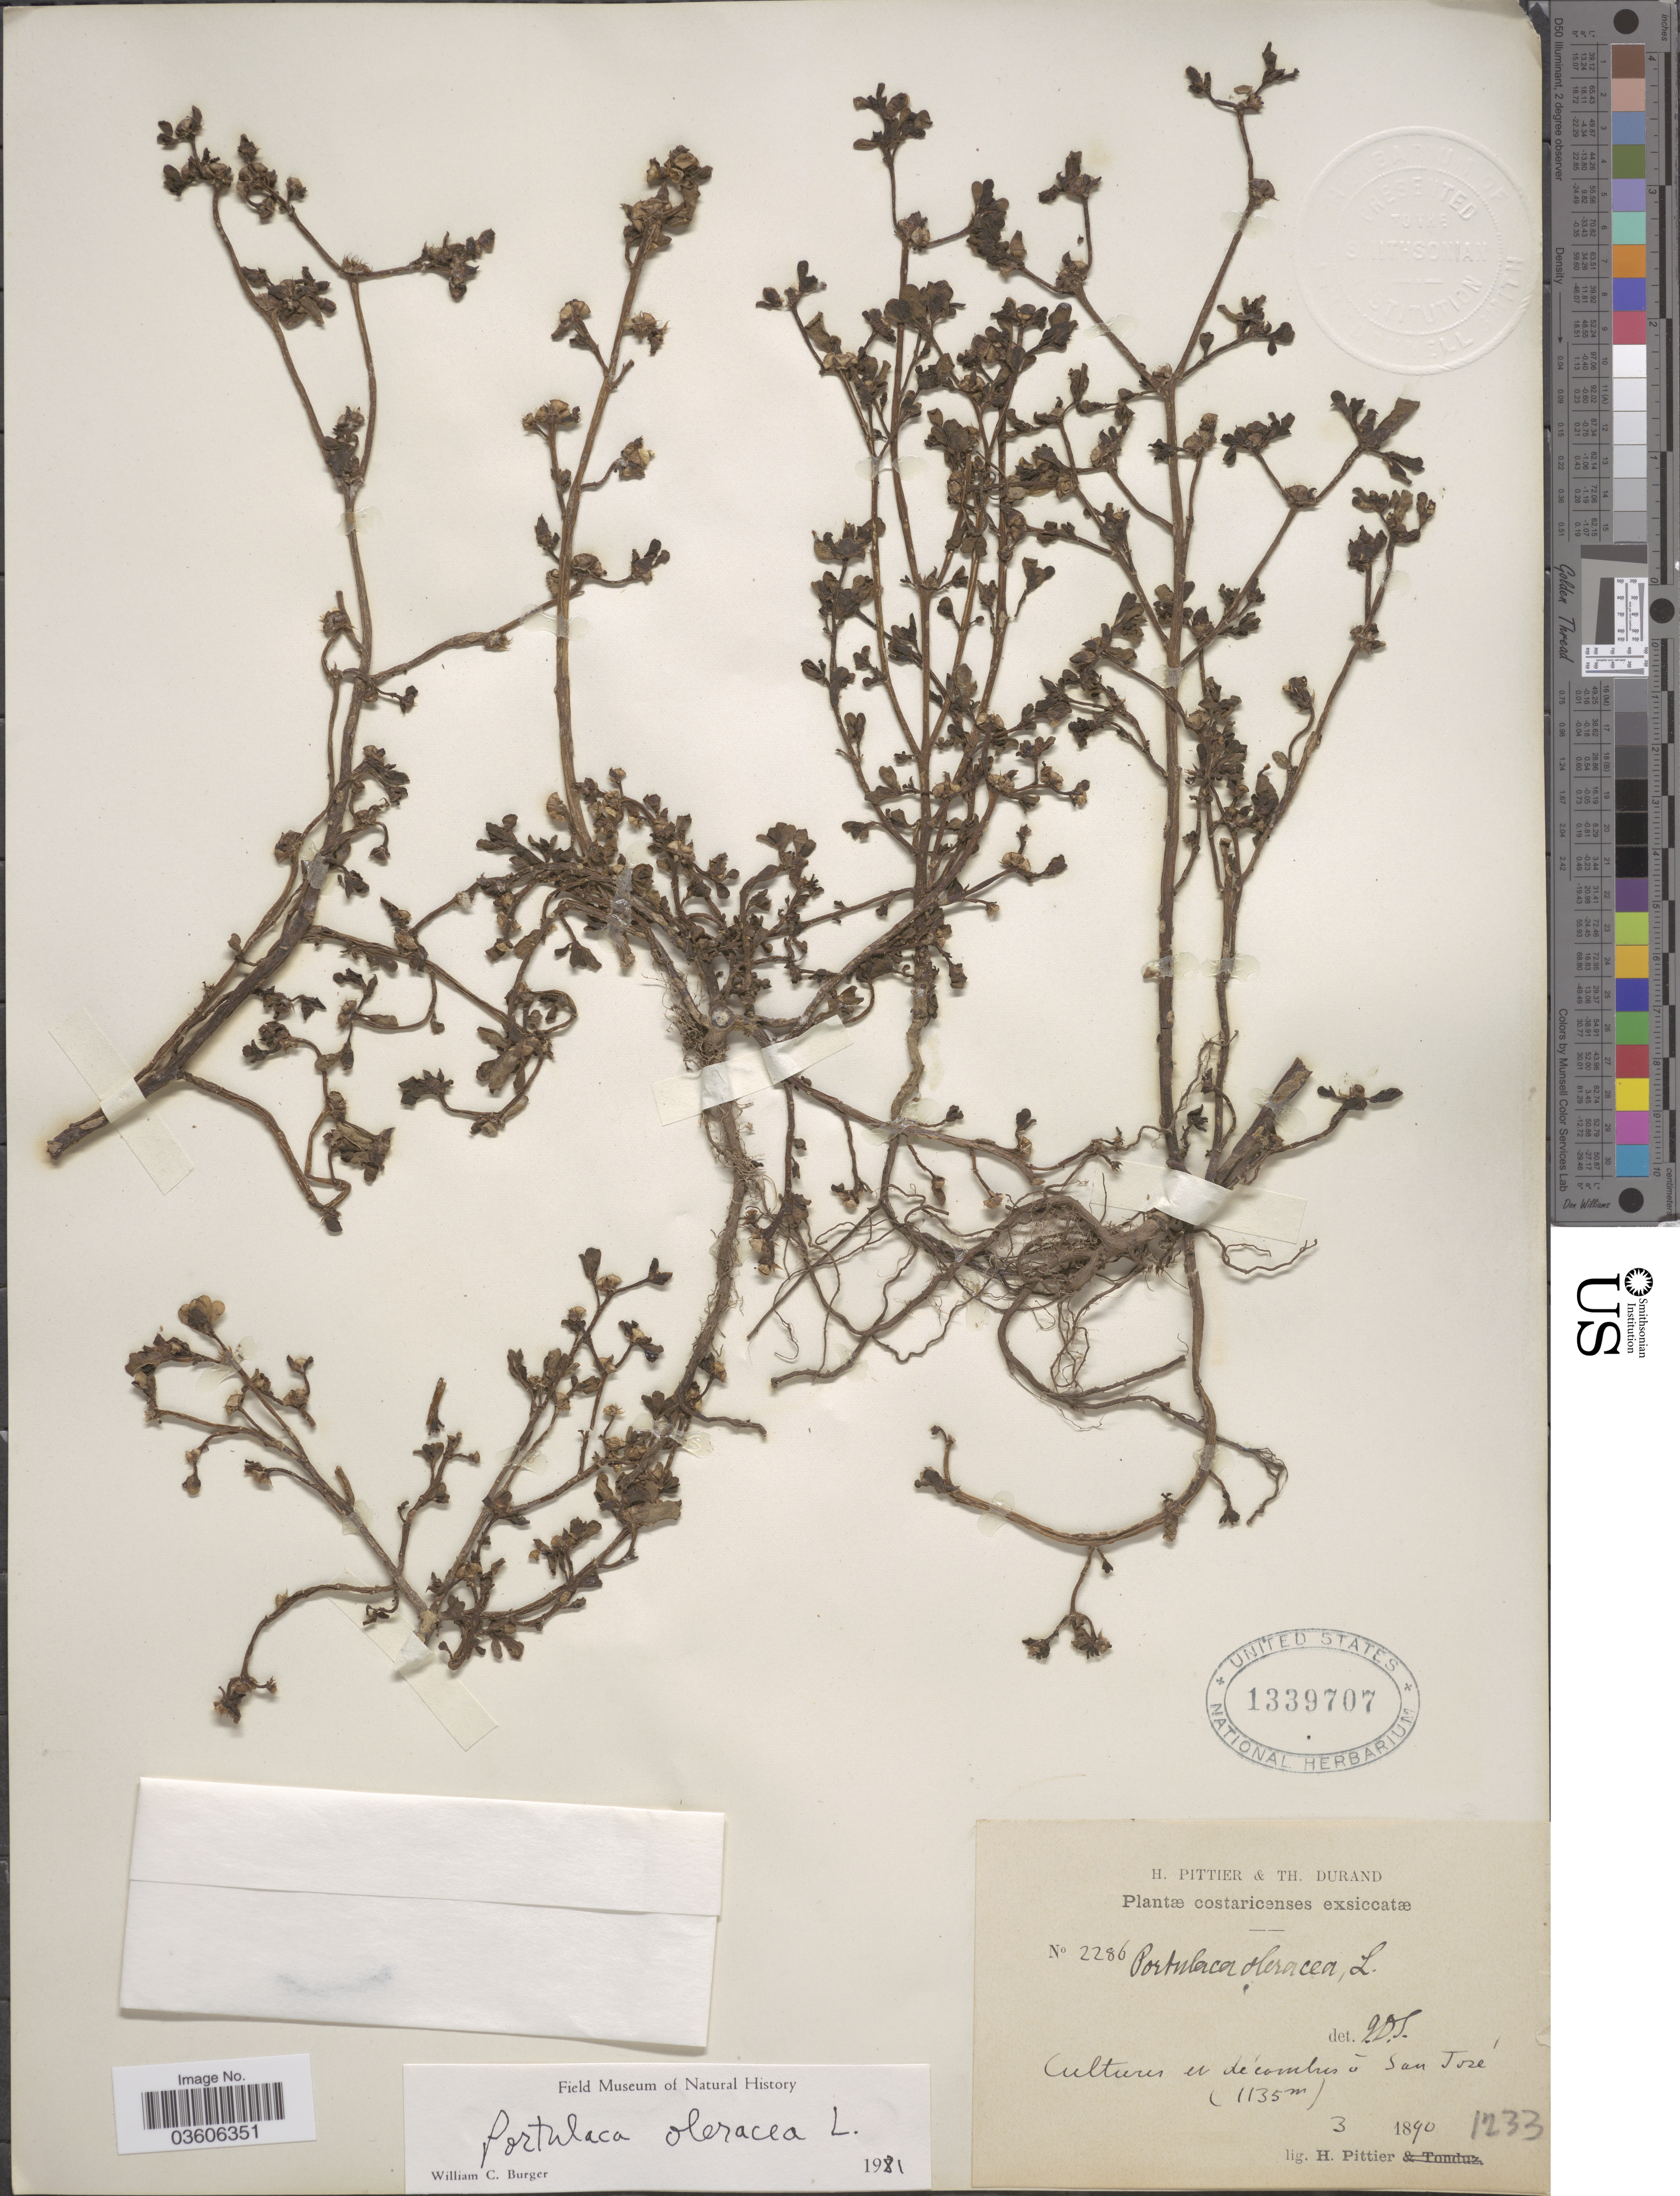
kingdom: Plantae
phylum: Tracheophyta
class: Magnoliopsida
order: Caryophyllales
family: Portulacaceae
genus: Portulaca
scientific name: Portulaca oleracea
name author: L.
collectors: H. F. Pittier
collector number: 2286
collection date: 1890-03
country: Costa Rica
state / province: San José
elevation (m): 1135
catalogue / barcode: US 1339707